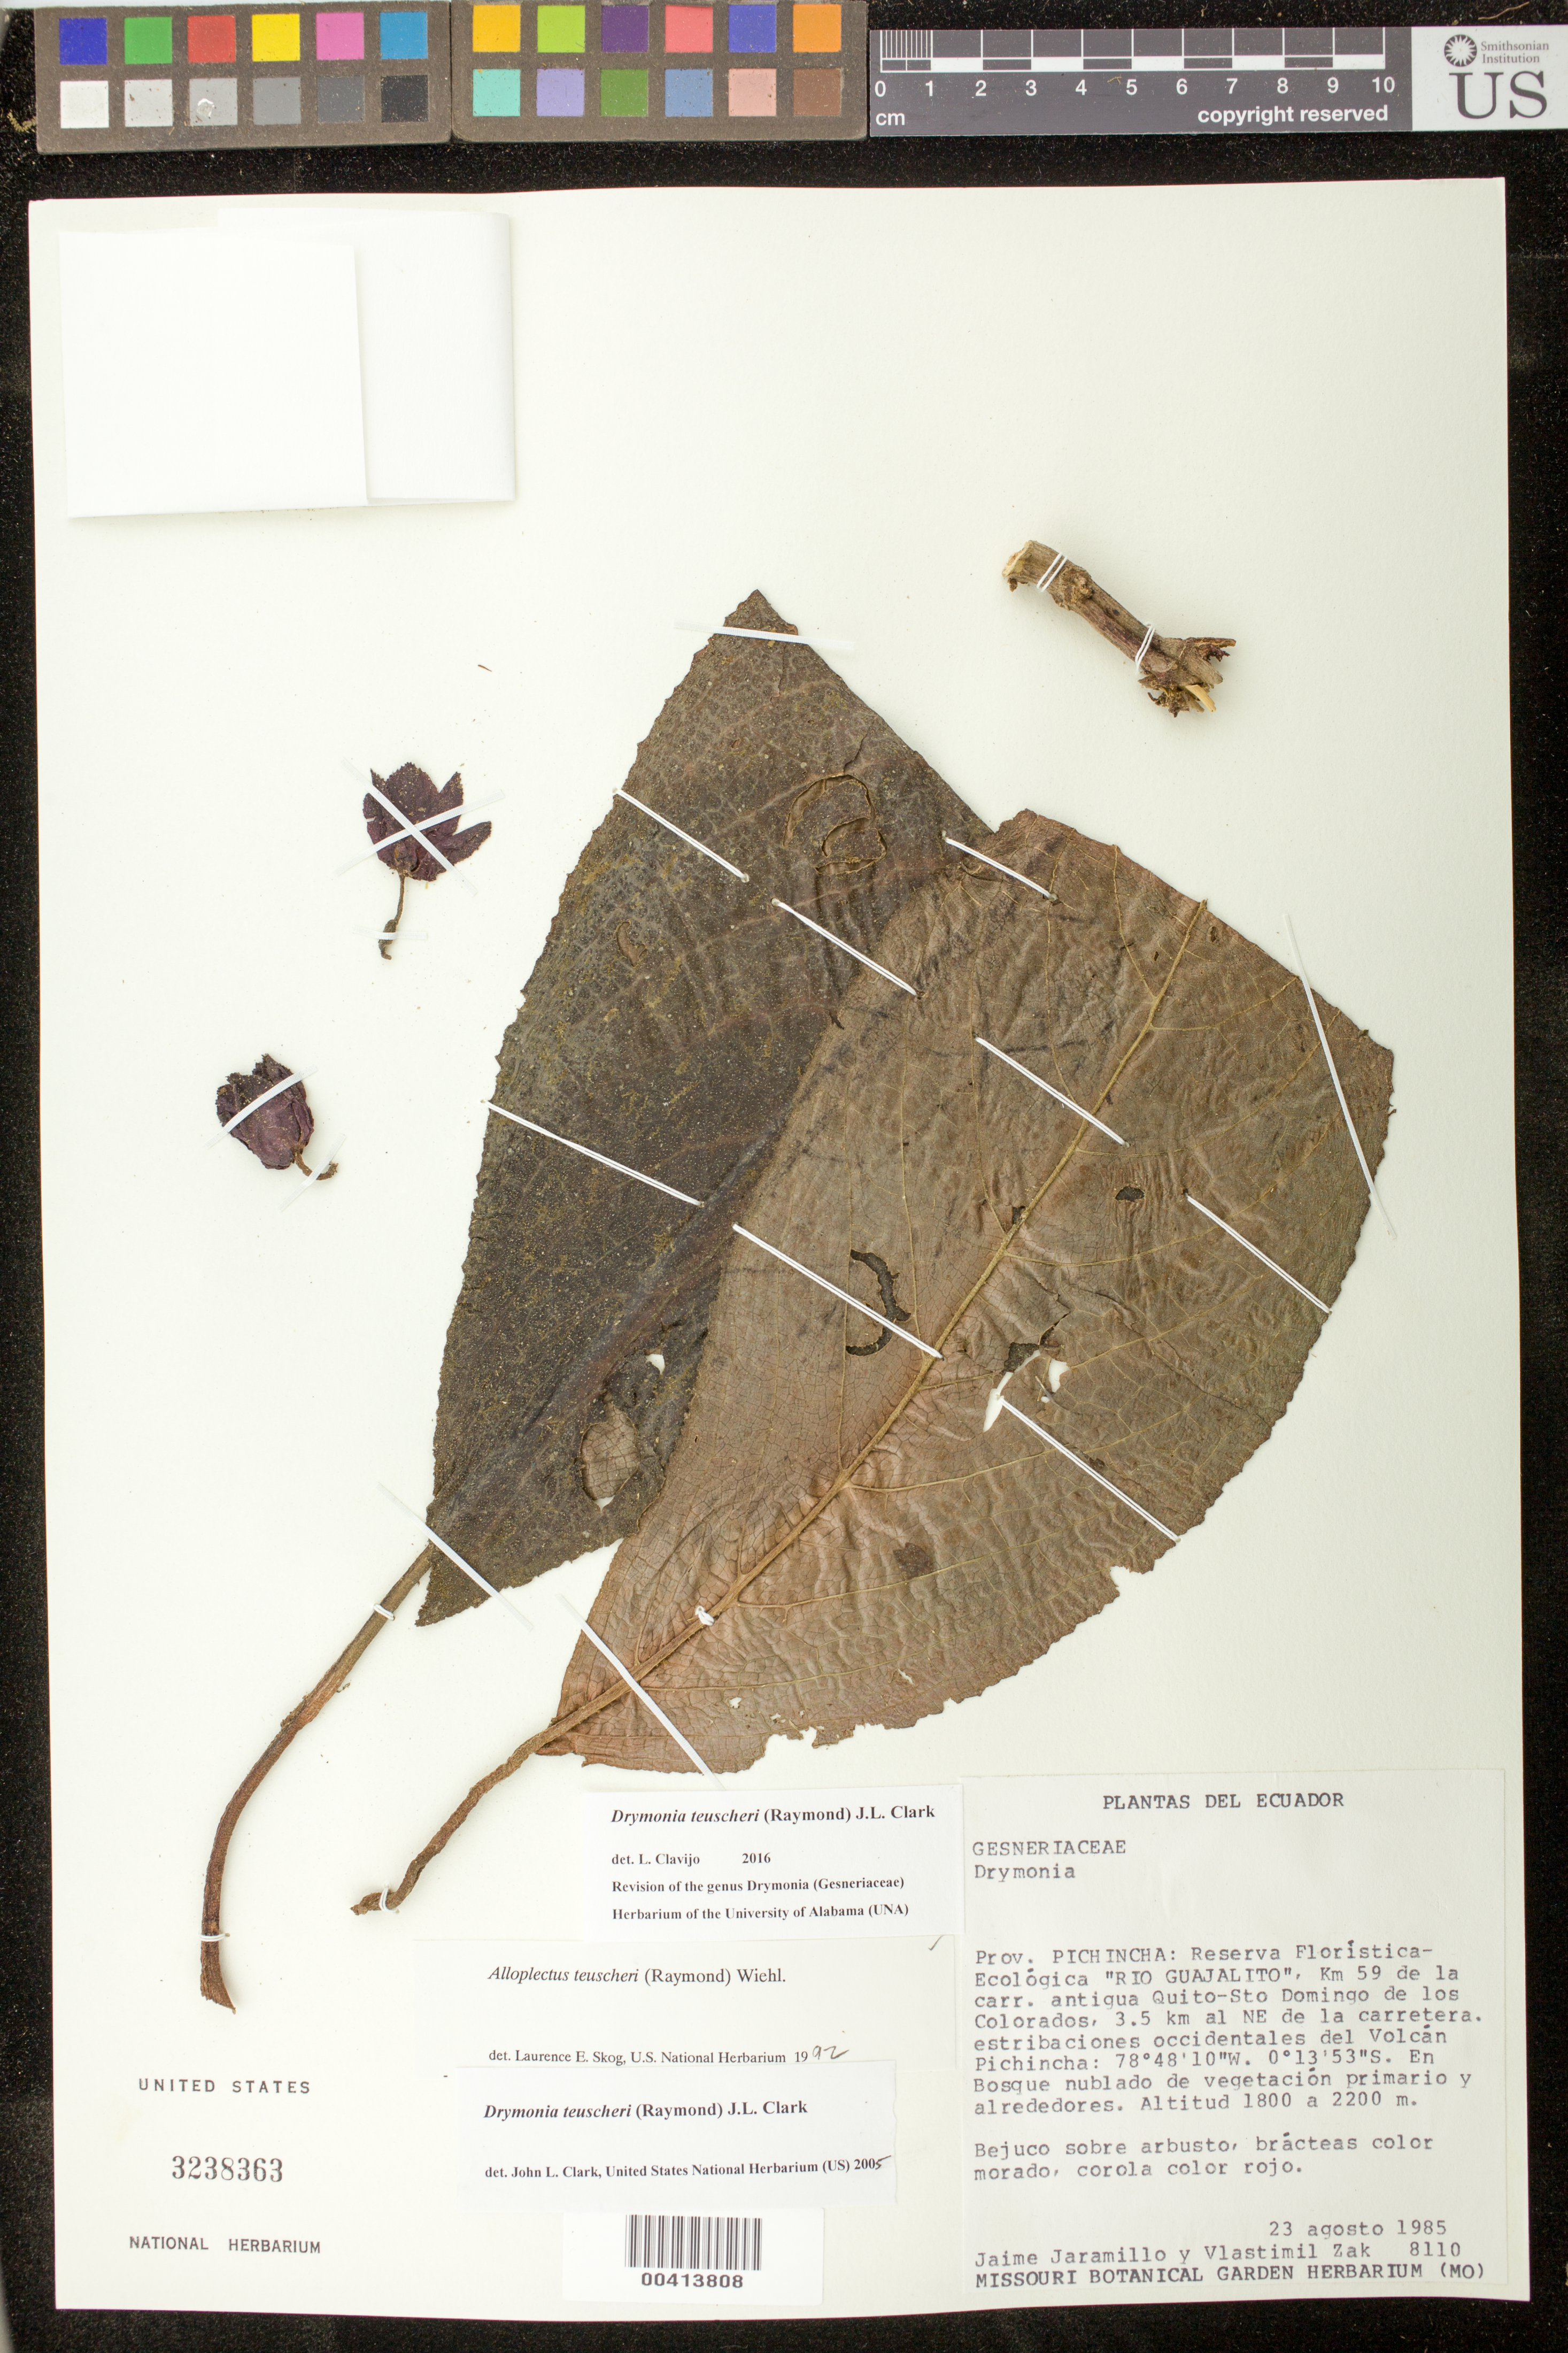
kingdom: Plantae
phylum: Tracheophyta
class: Magnoliopsida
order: Lamiales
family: Gesneriaceae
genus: Drymonia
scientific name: Drymonia teuscheri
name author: (Raymond) J.L. Clark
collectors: J. L. Jaramillo & V. Zak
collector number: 8110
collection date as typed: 23 Aug 1985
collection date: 1985-08-23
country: Ecuador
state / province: Pichincha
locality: Rio Guajalito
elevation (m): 1800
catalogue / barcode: US 3238363